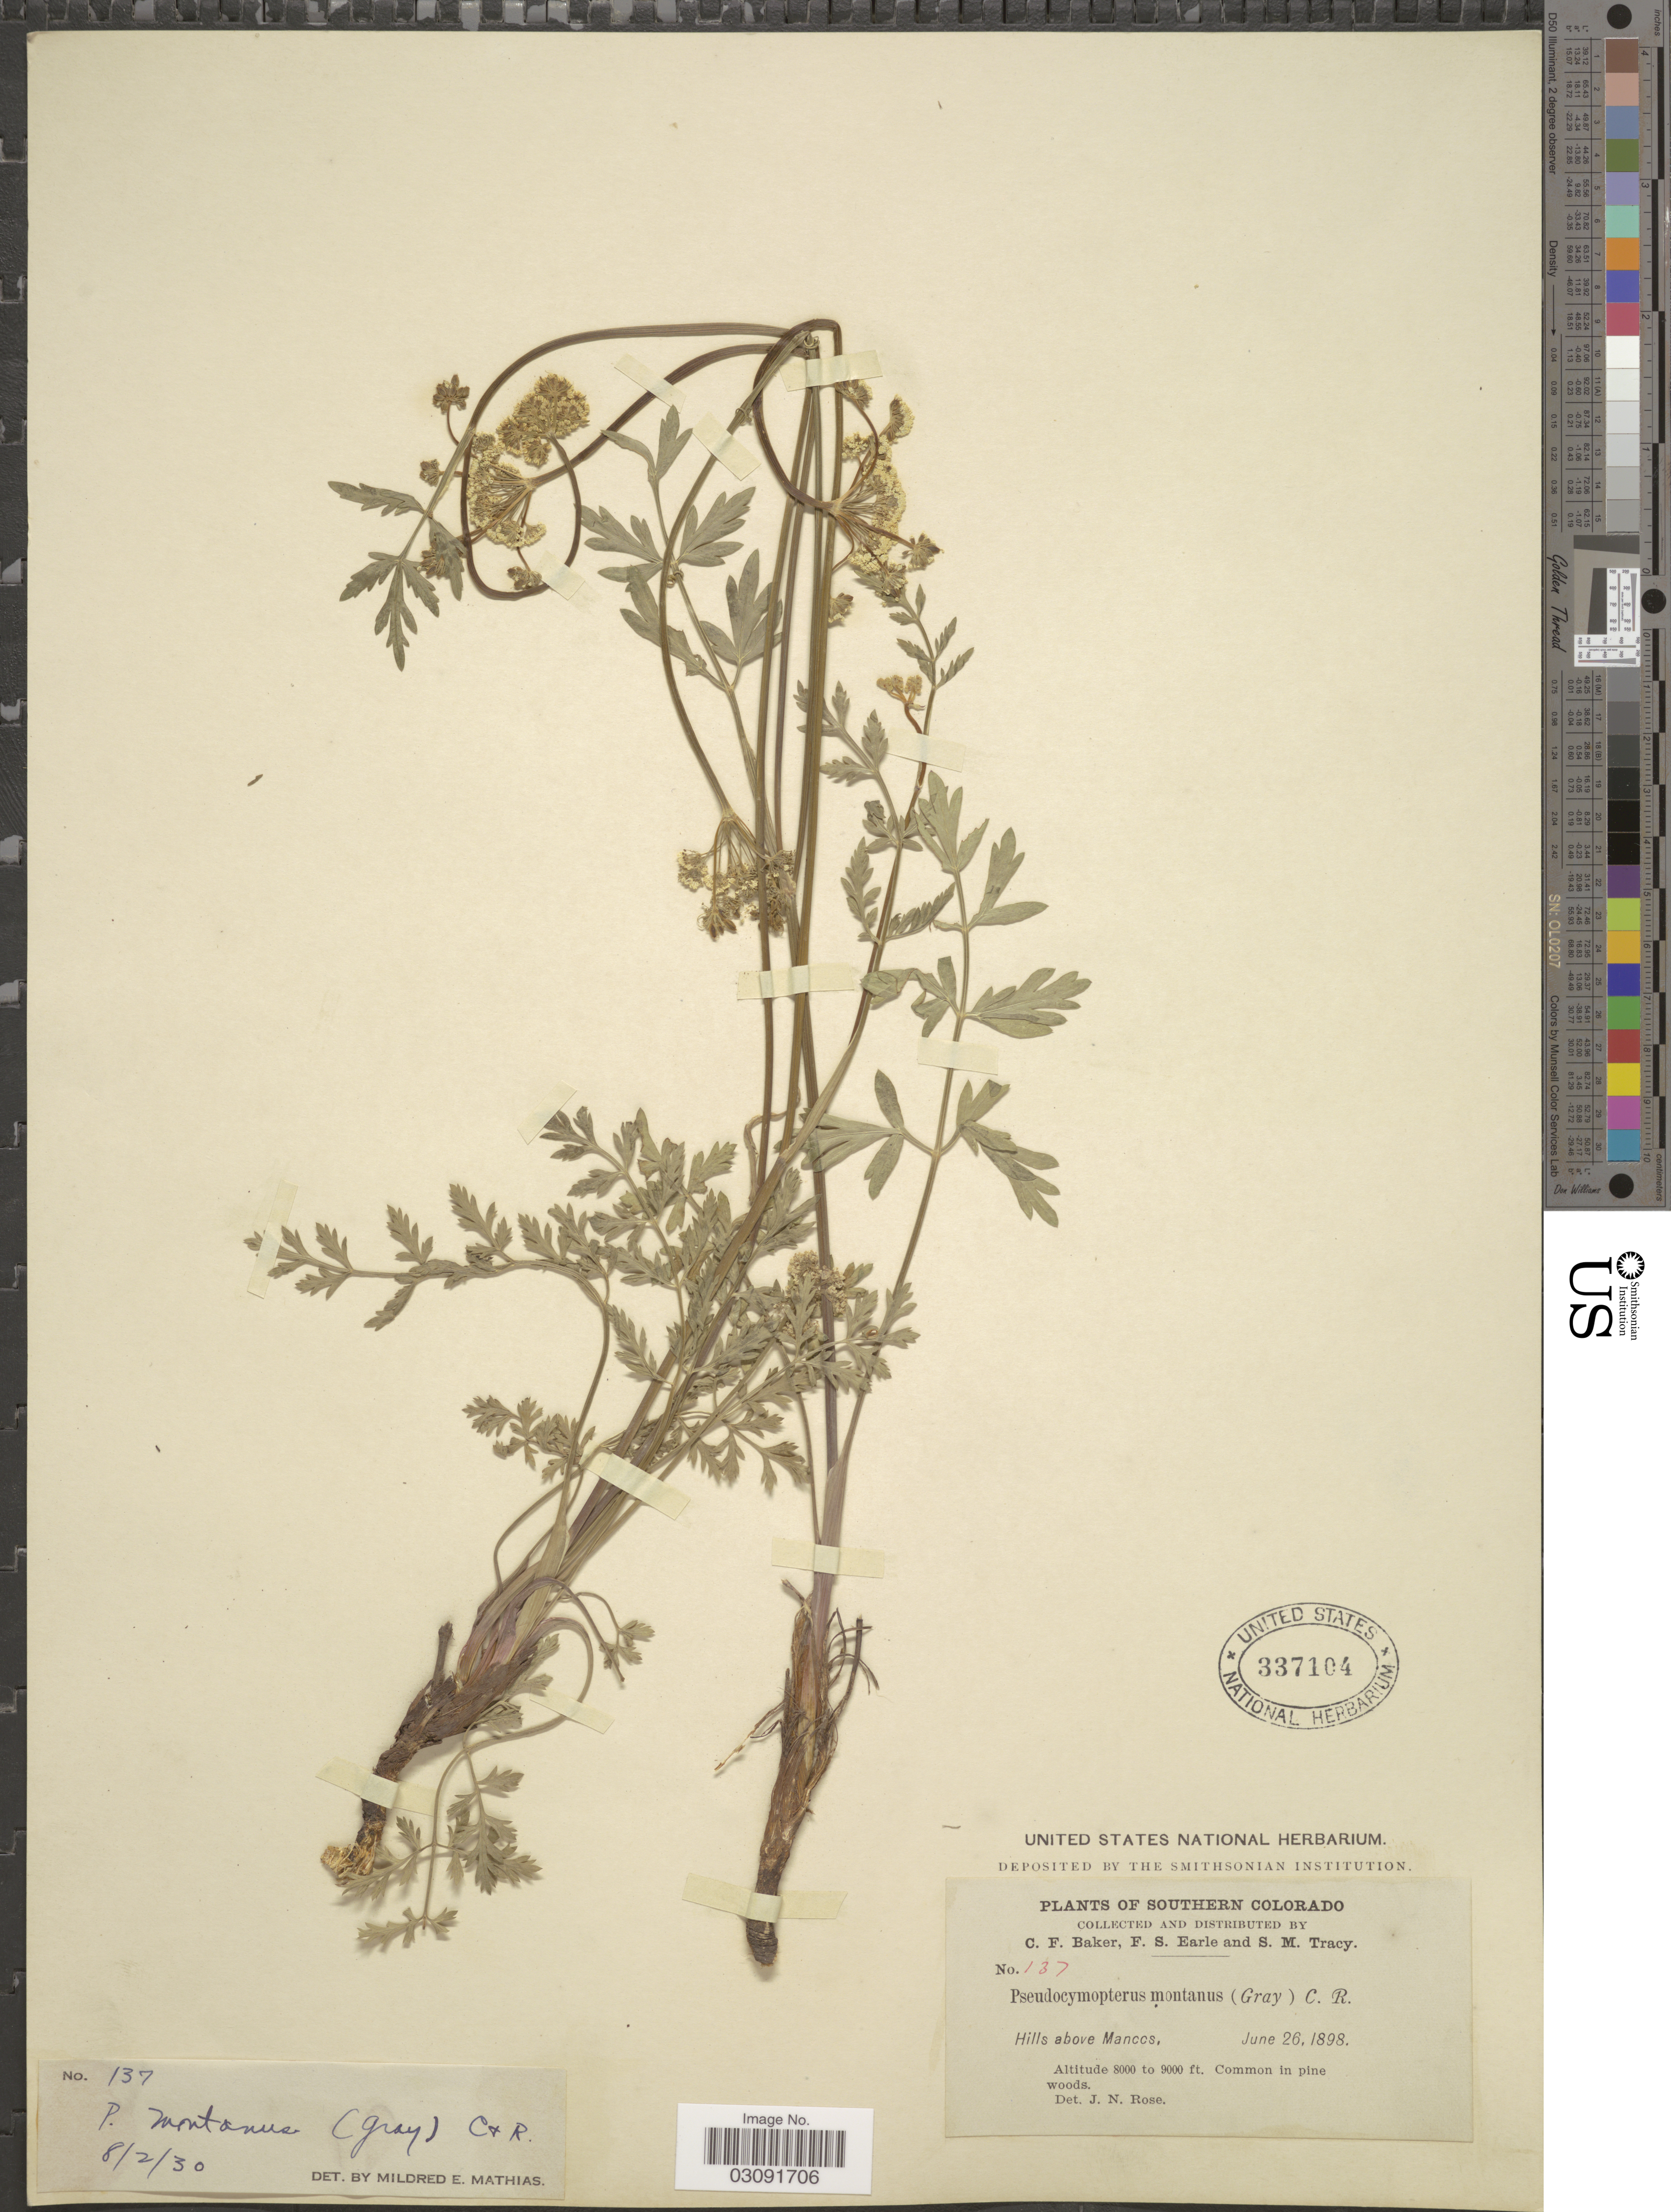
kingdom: Plantae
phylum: Tracheophyta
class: Magnoliopsida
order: Apiales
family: Apiaceae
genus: Pseudocymopterus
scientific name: Pseudocymopterus montanus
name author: (A. Gray) J.M. Coult. & Rose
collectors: C. F. Baker, F. S. Earle & S. M. Tracy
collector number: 137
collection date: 1898-06-26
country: United States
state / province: Colorado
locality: Southern Colorado, Hills above Mancos.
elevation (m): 2438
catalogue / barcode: US 337104